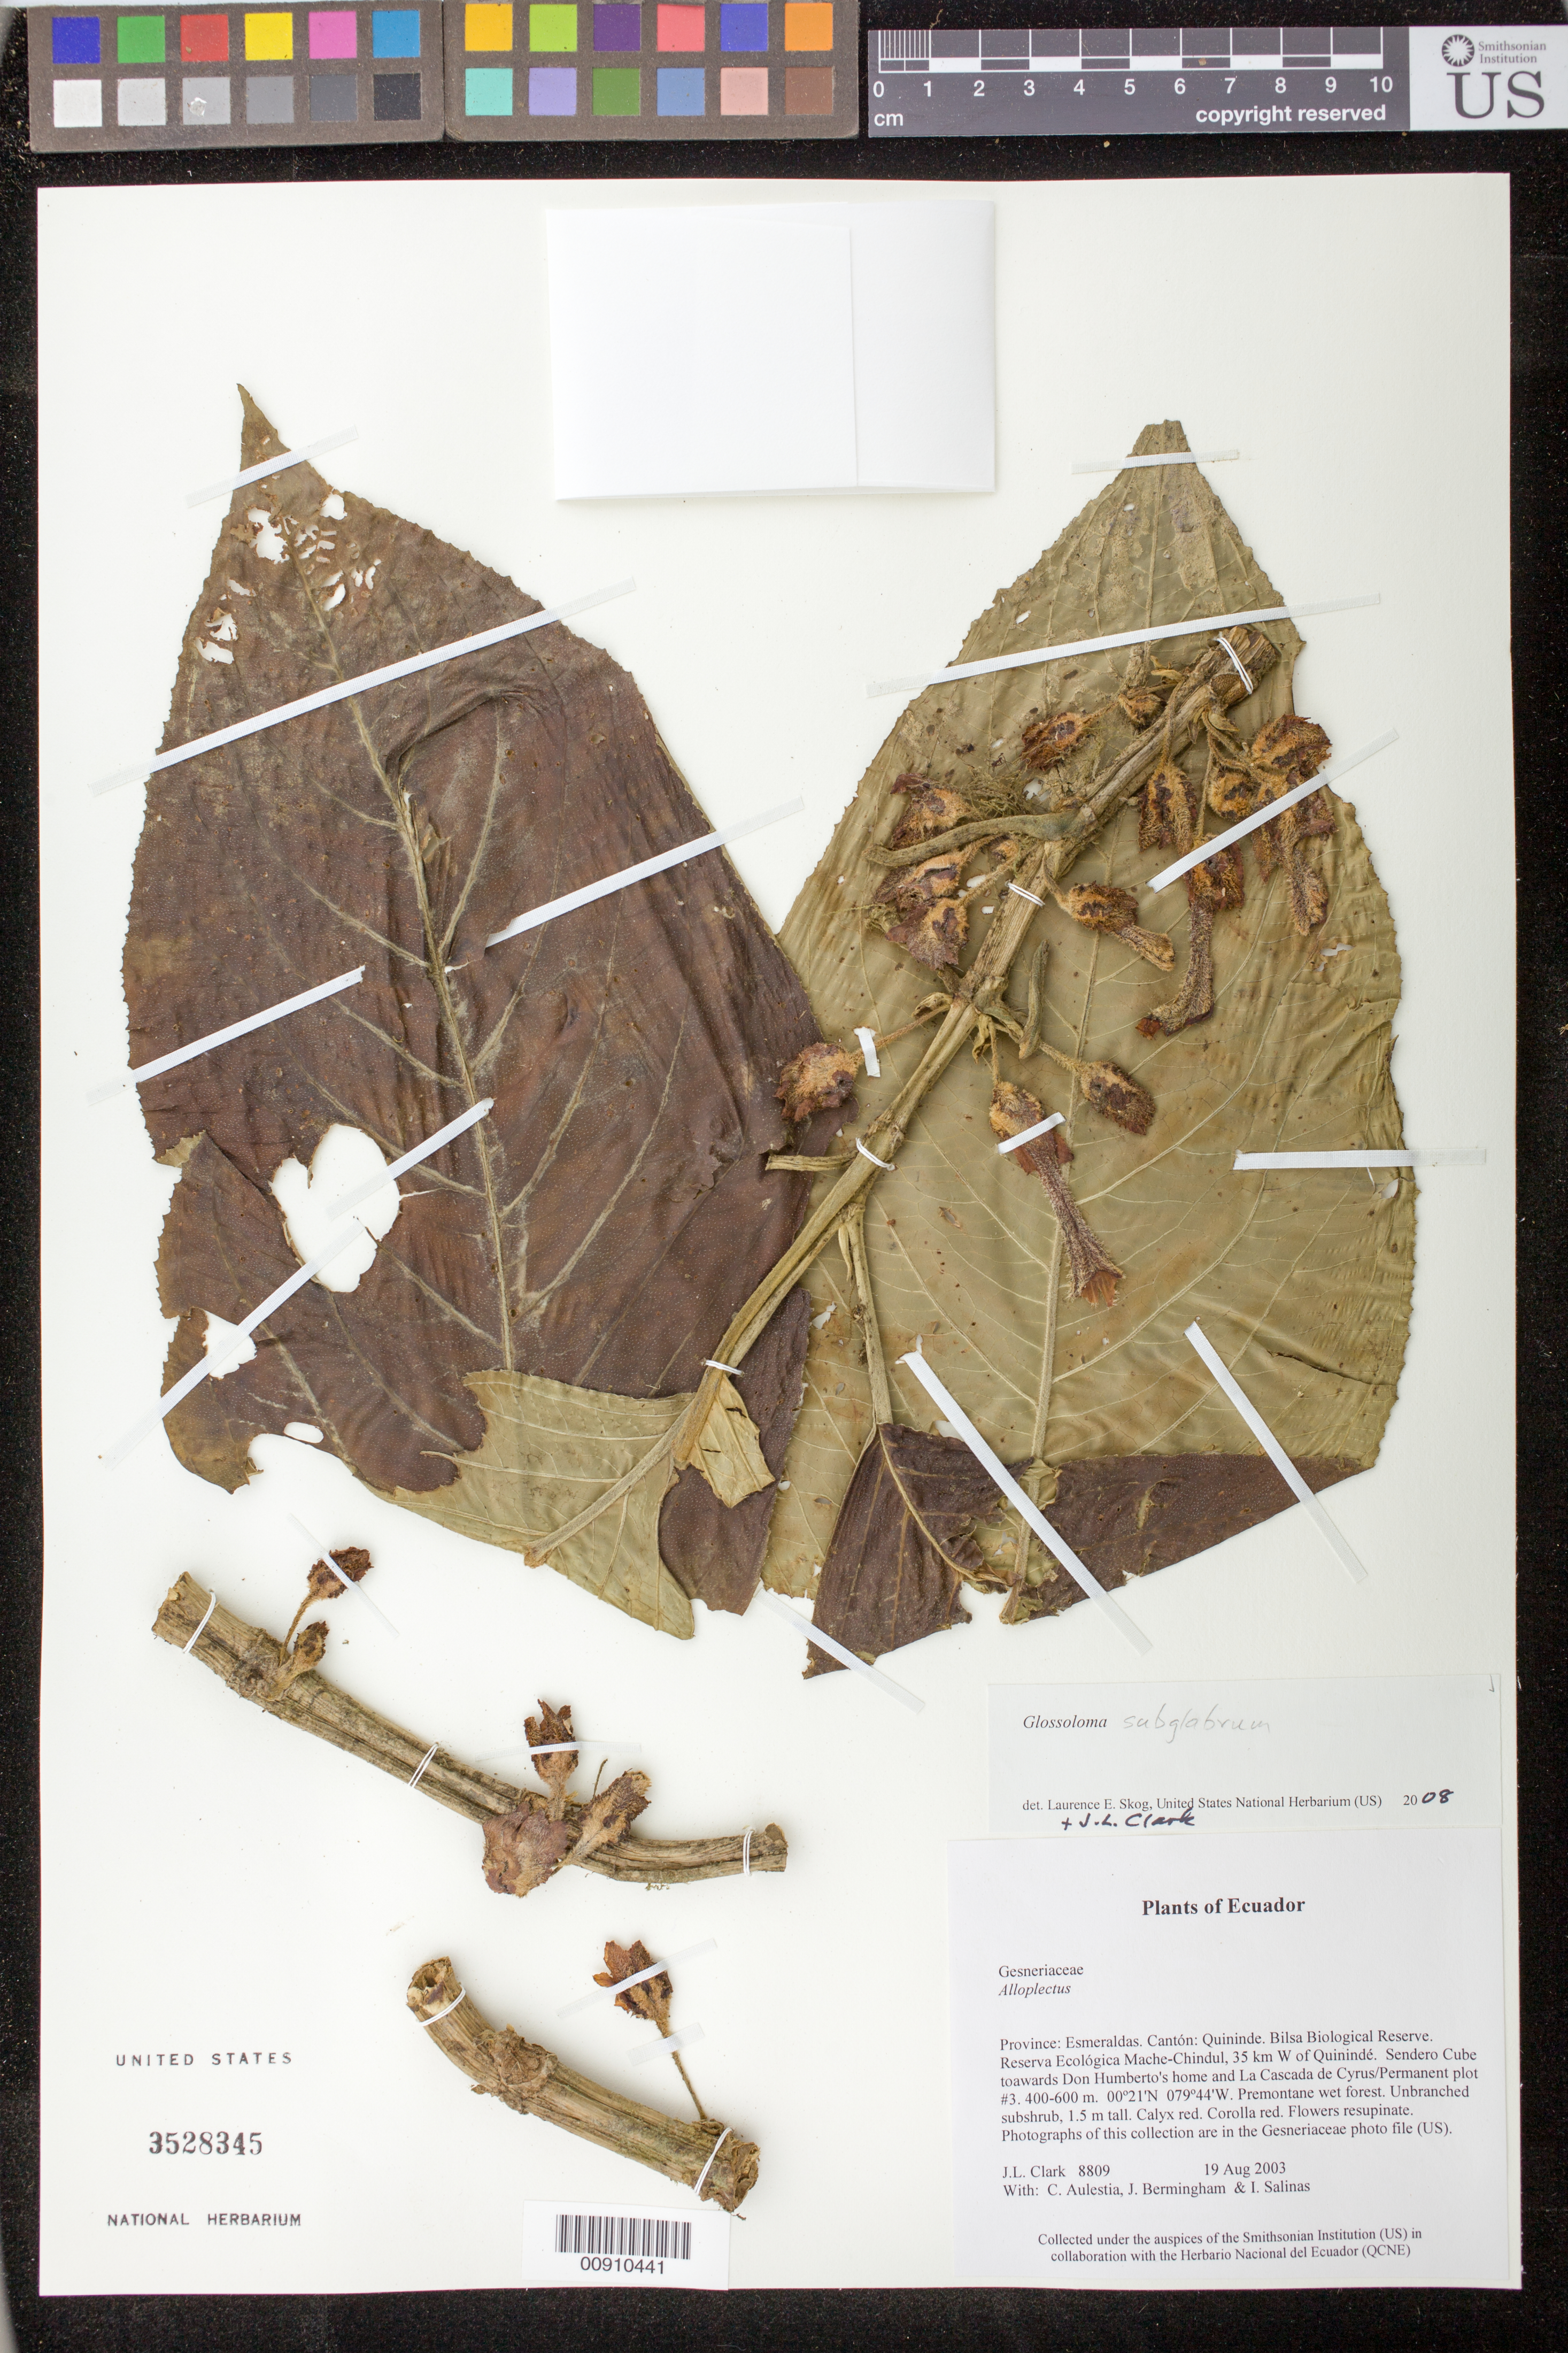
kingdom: Plantae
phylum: Tracheophyta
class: Magnoliopsida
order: Lamiales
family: Gesneriaceae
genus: Glossoloma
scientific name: Glossoloma subglabrum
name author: J.L. Clark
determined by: Clark, J. L.; Skog, Laurence E.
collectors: J. L. Clark, C. Aulestia, J. Bermingham & I. Salinas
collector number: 8809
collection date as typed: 19 Aug 2003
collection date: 2003-08-19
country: Ecuador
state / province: Esmeraldas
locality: Quininde. Bilsa Biological Reserve. Reserva Ecológica Mache-Chindul, 35 km W of Quinindé. Sendero Cube toawards Don Humberto's home and La Cascada de Cyrus/Permanent plot #3.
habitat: Premontane wet forest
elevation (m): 400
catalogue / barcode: US 3528345